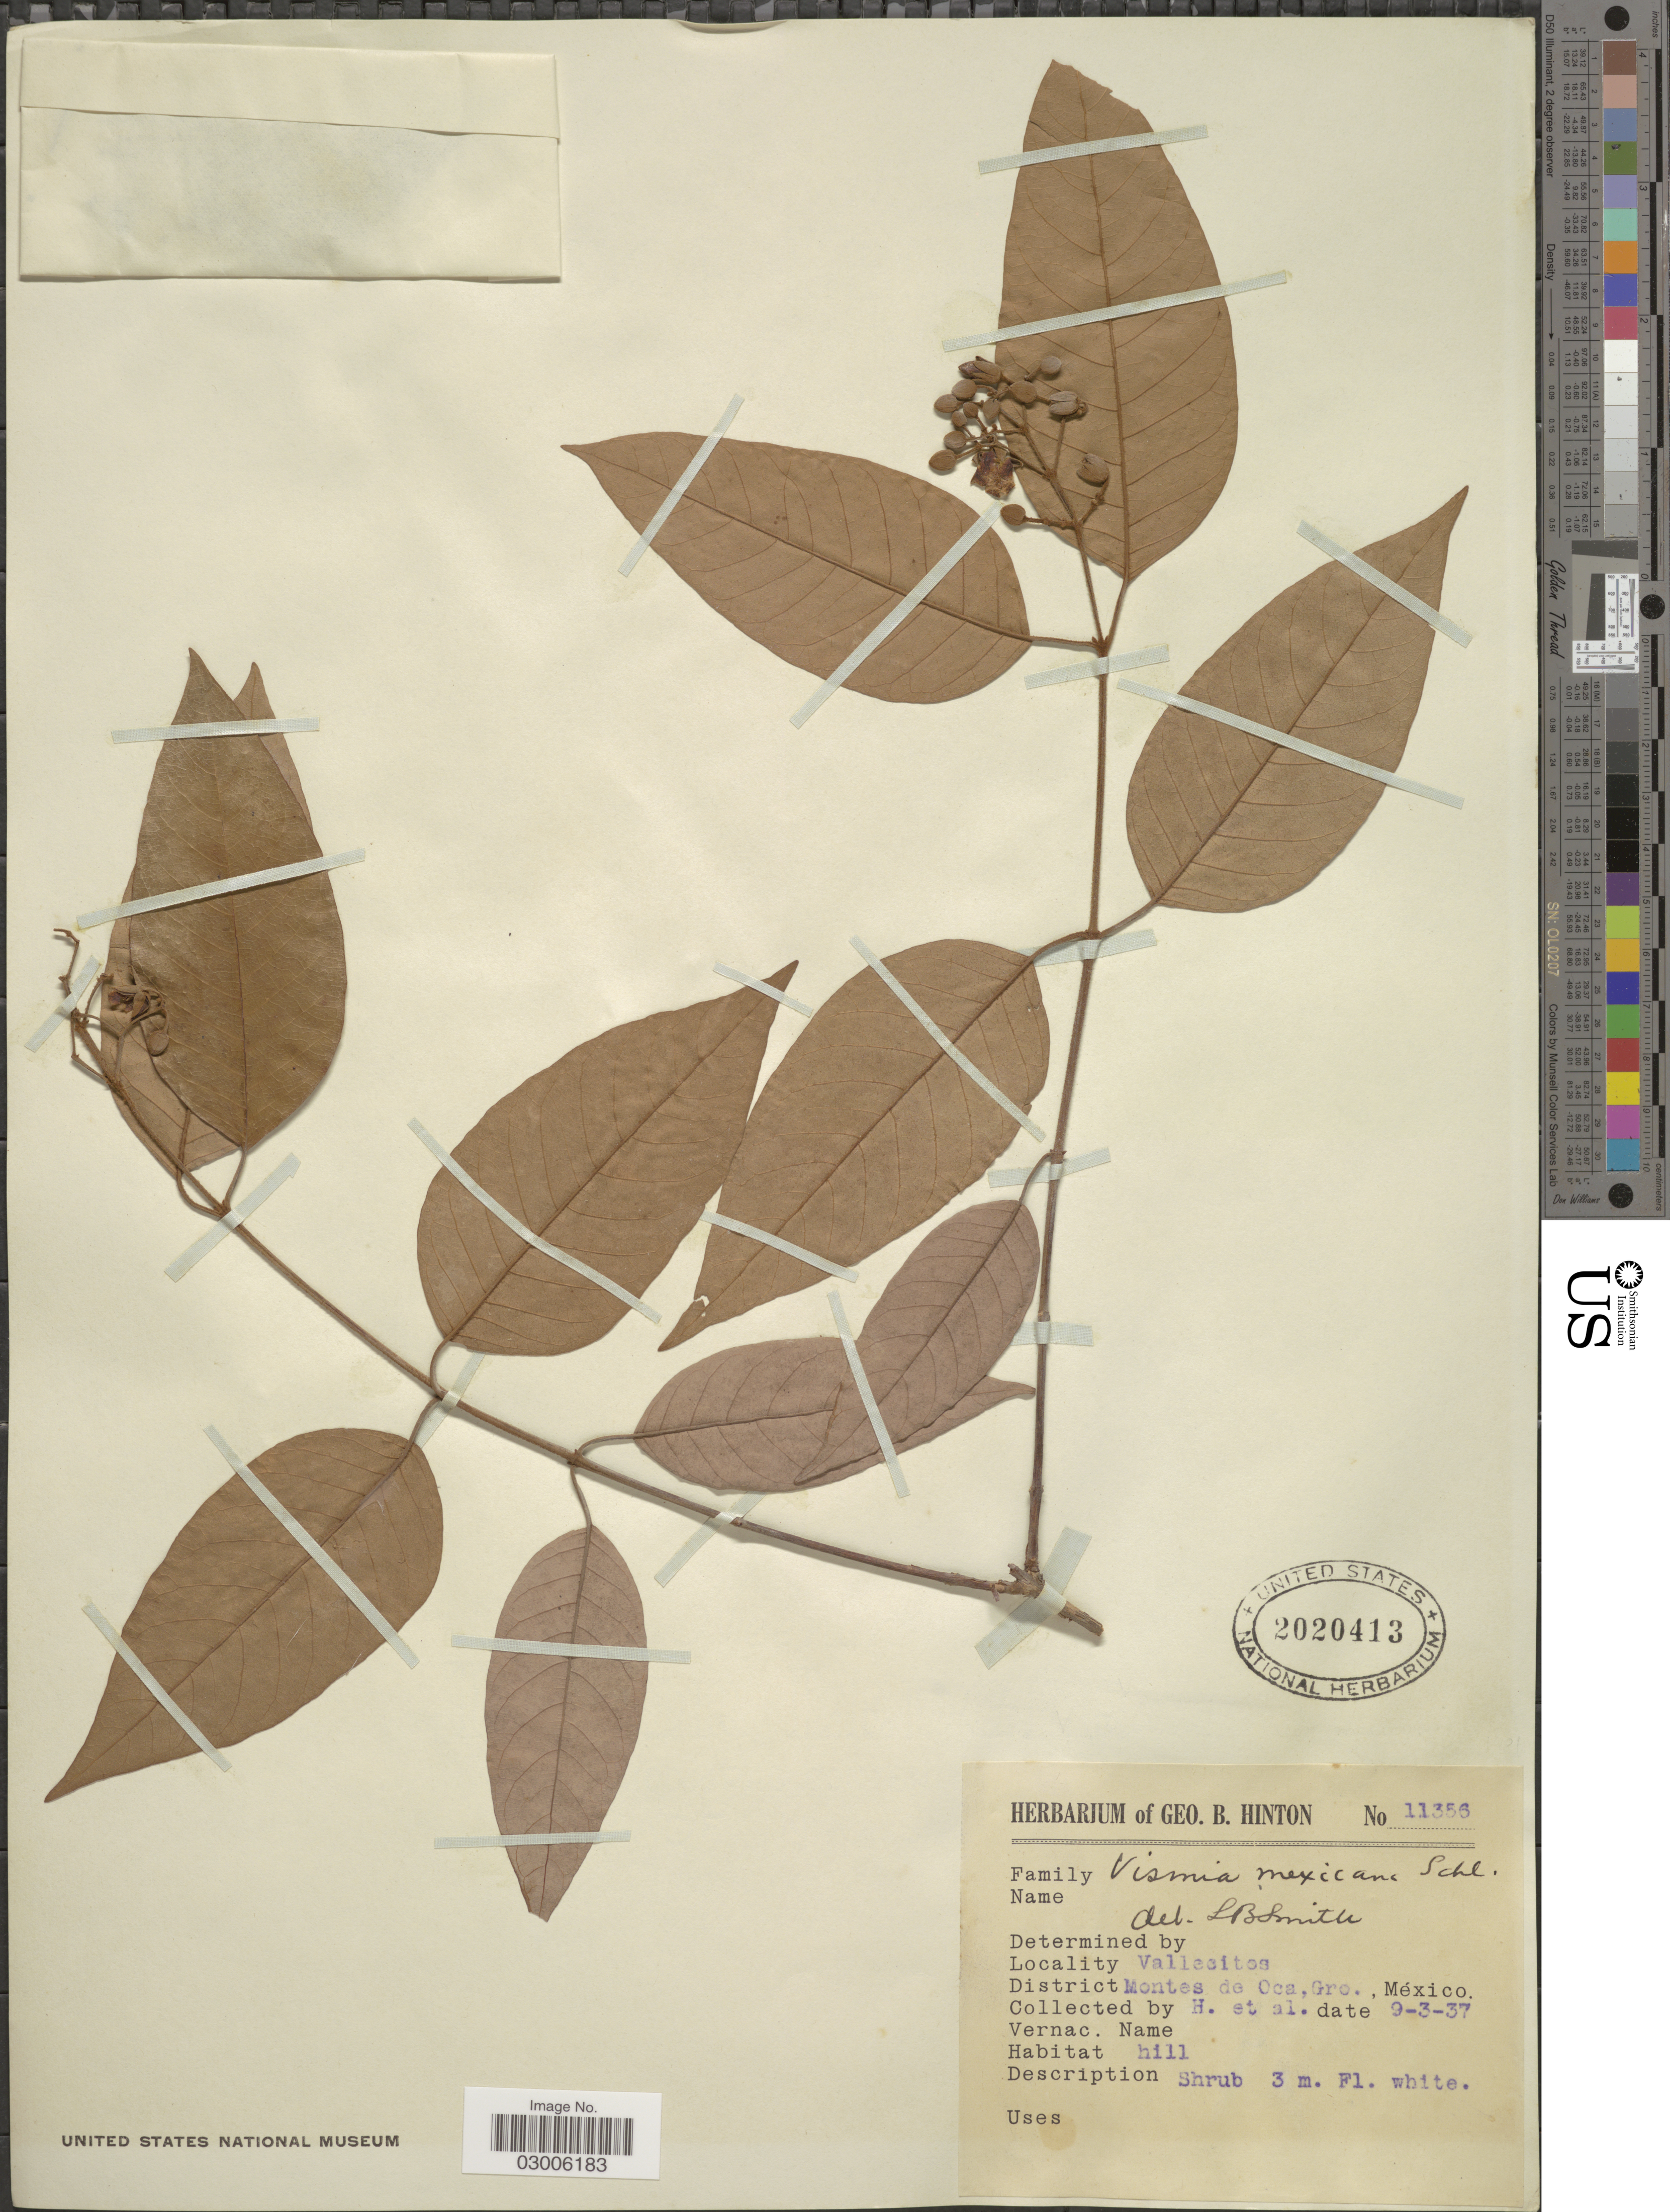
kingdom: Plantae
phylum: Tracheophyta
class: Magnoliopsida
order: Malpighiales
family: Hypericaceae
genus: Vismia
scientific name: Vismia baccifera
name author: (L.) Triana & Planch.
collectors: G. B. Hinton & et al.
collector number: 11356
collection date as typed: Transcribed d/m/y: 9/3/37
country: Mexico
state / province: Guerrero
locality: Vallecitos. District Montes de Oca, Gro.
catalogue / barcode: US 2020413